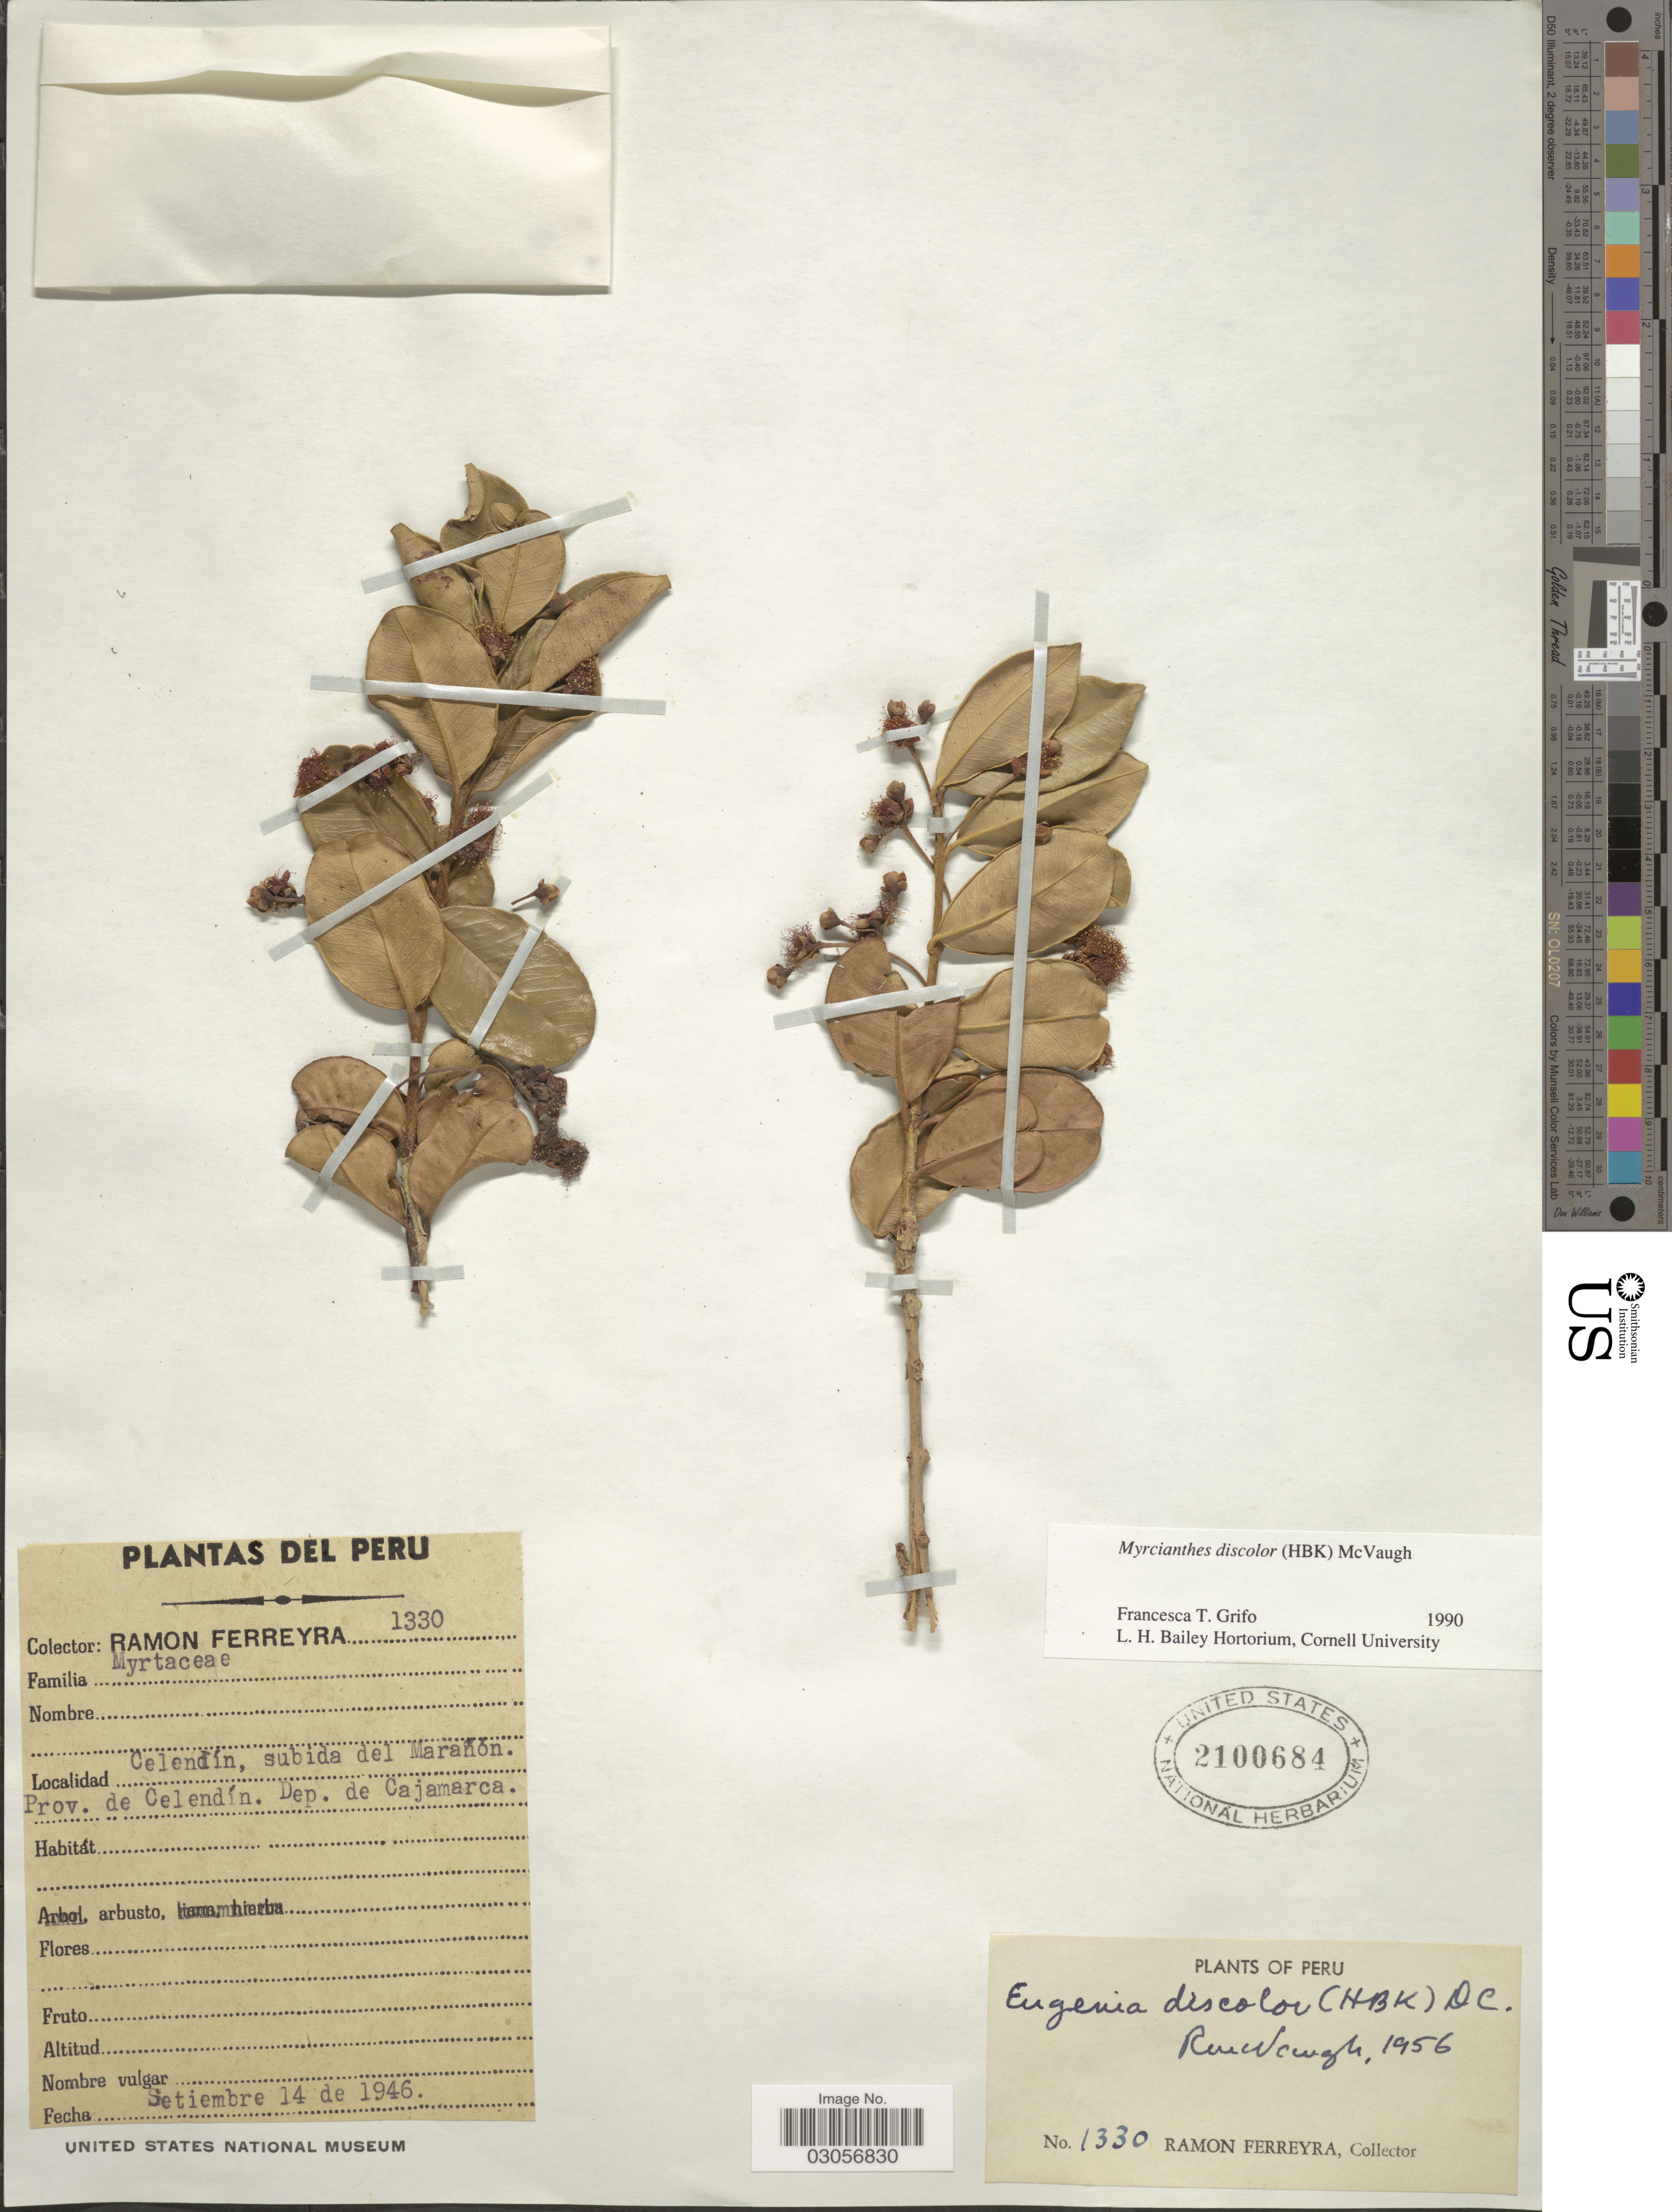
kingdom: Plantae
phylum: Tracheophyta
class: Magnoliopsida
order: Myrtales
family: Myrtaceae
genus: Myrcianthes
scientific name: Myrcianthes discolor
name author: (Kunth) McVaugh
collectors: R. A. Ferreyra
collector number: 1330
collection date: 1946-09-14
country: Peru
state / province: Cajamarca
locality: Celendín, subida del Marañon. Prov. Celendín. Dep. de Cajamarca.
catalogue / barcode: US 2100684